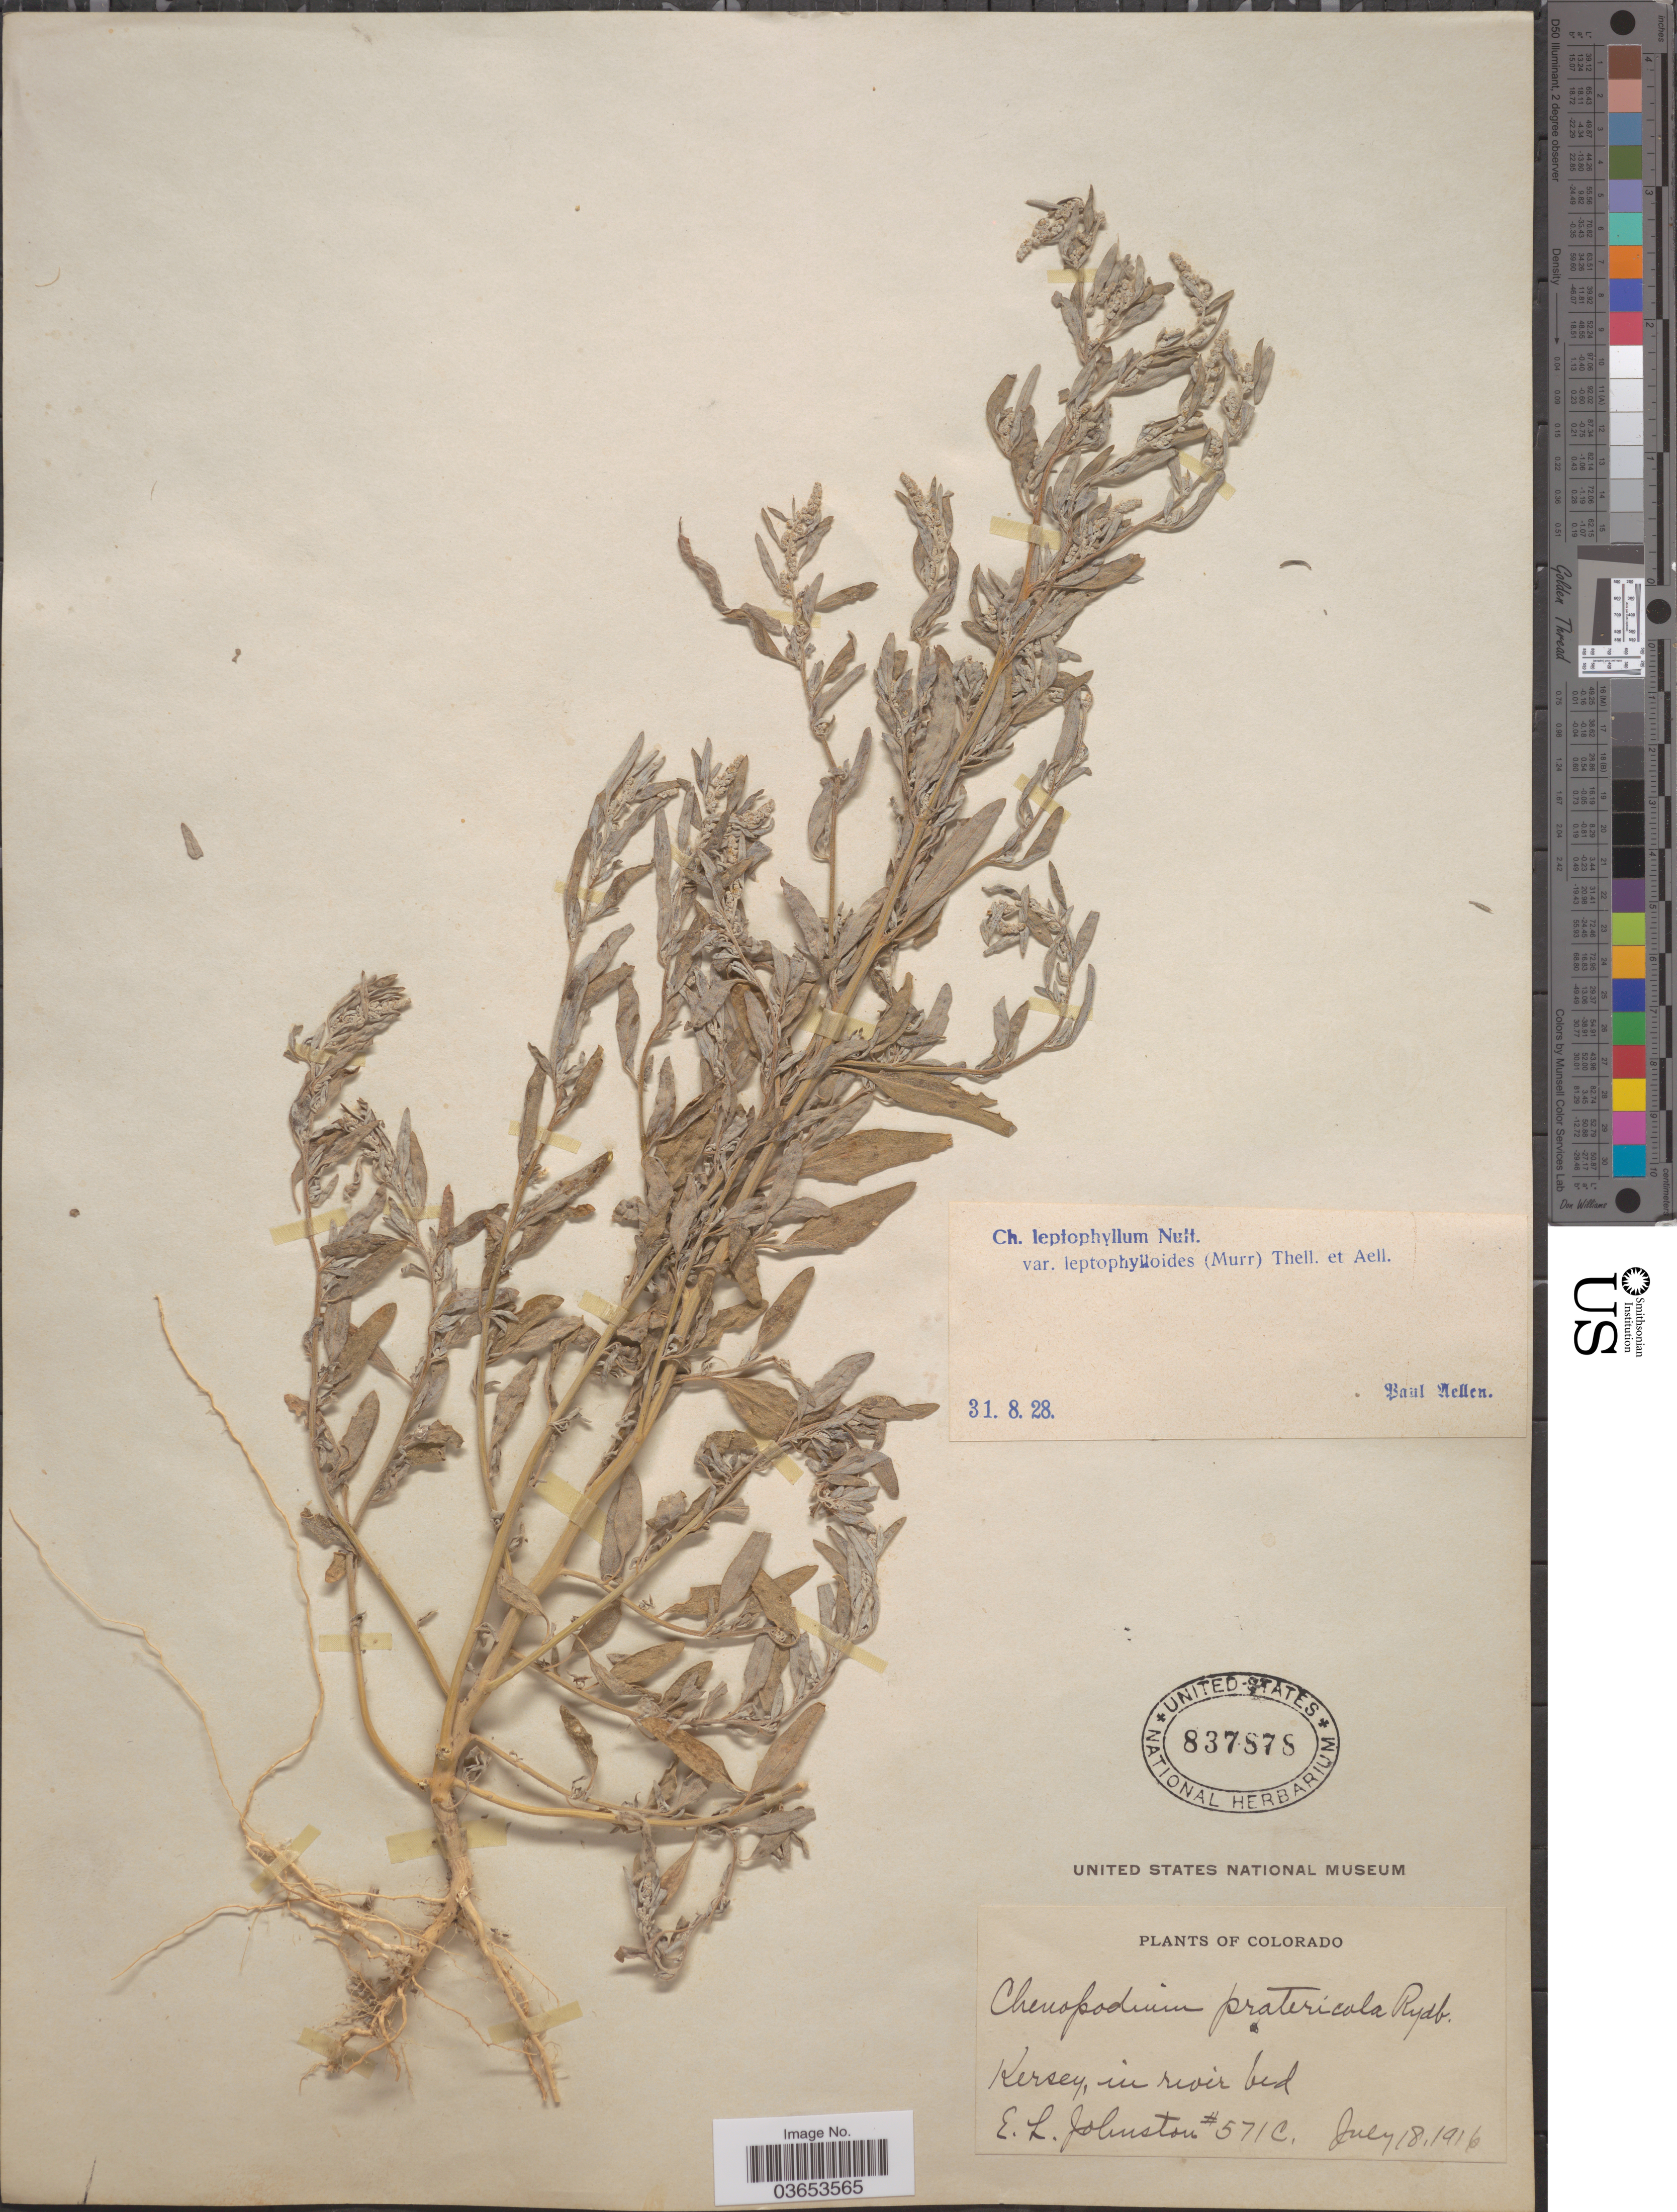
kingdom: Plantae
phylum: Tracheophyta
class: Magnoliopsida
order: Caryophyllales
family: Amaranthaceae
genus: Chenopodium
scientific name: Chenopodium leptophyllum var. leptophylloides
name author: (Murr) Thell. & Aellen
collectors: E. L. Johnston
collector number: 571C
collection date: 1916-07-18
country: United States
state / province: Colorado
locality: Kersey.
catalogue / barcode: US 837878